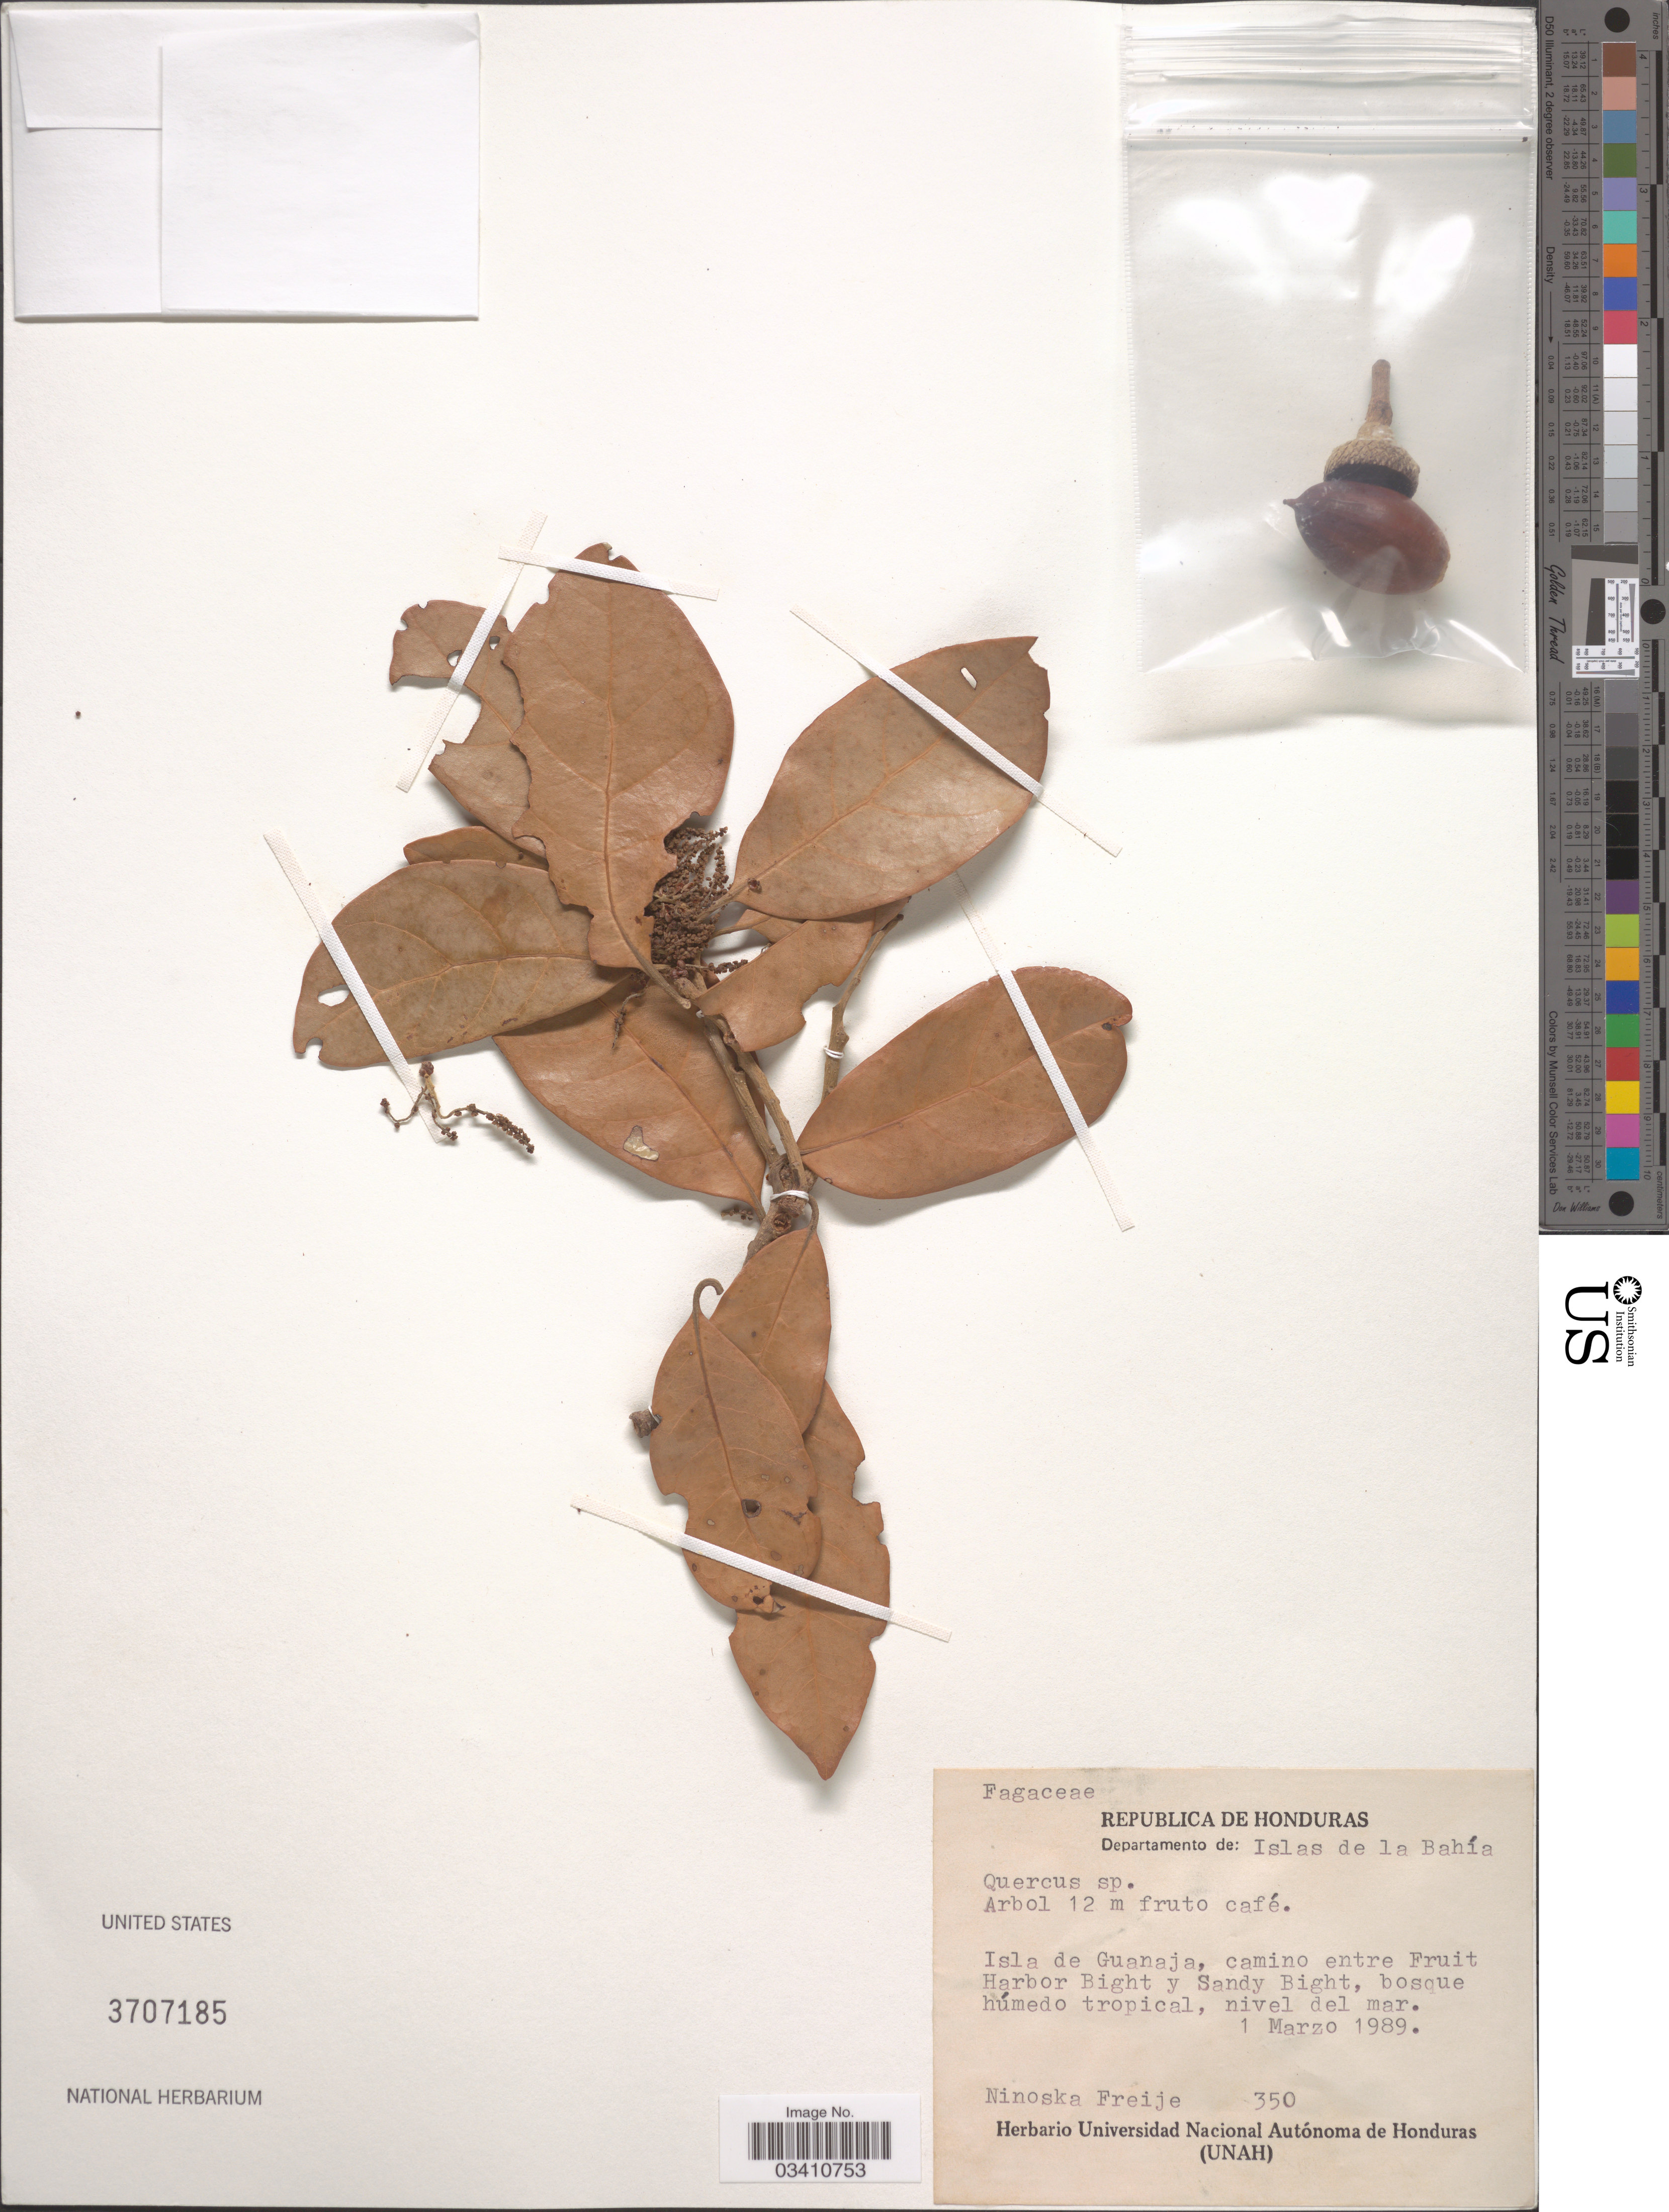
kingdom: Plantae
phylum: Tracheophyta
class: Magnoliopsida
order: Fagales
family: Fagaceae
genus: Quercus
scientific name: Quercus sp.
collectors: N. Freije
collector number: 350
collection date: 1989-03-01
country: Honduras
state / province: Islas de la Bahía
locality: Departamento de: Islas de la Bahía. Isla de Guanaja, camino entre Fruit Harbor Bight y Sandy Bight.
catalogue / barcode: US 3707185